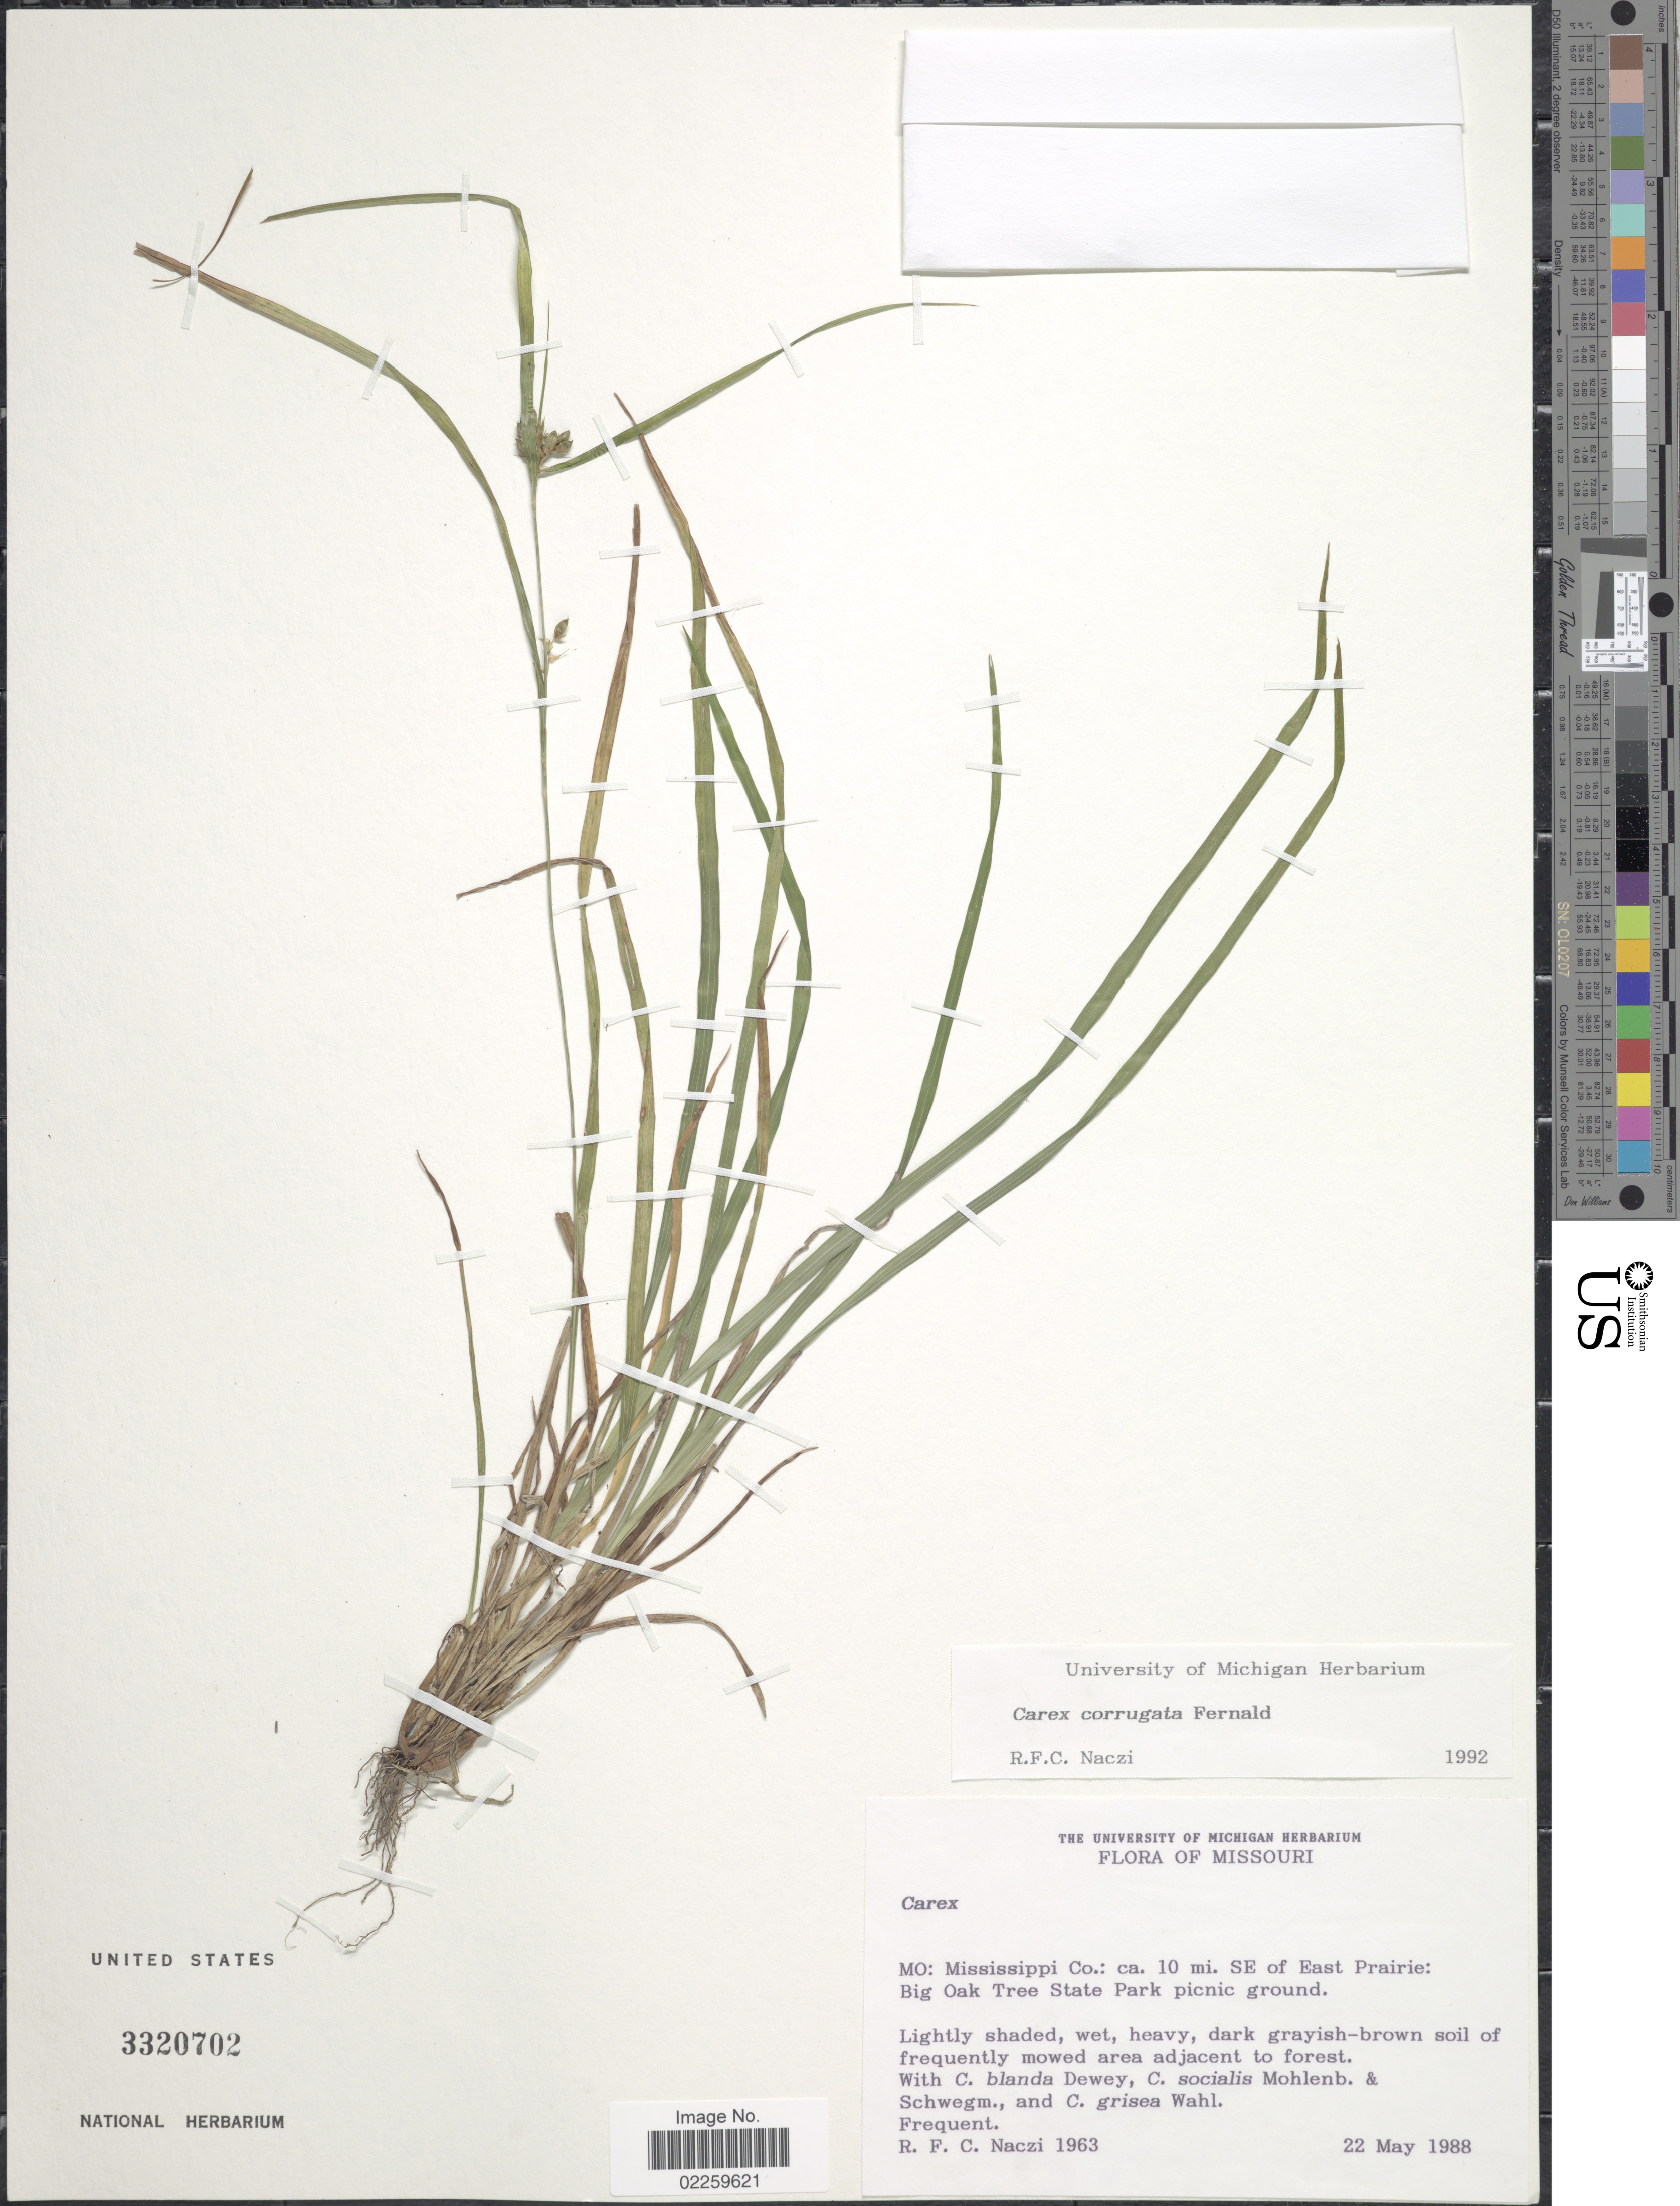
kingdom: Plantae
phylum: Tracheophyta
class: Liliopsida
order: Poales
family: Cyperaceae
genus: Carex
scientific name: Carex corrugata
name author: Fernald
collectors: R. F. C. Naczi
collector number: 1963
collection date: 1988-05-22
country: United States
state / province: Missouri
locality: MO: Mississippi Co.: ca. 10 mi. SE of East Prairie: Big Oak Tree State Park picnic ground.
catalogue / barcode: US 3320702